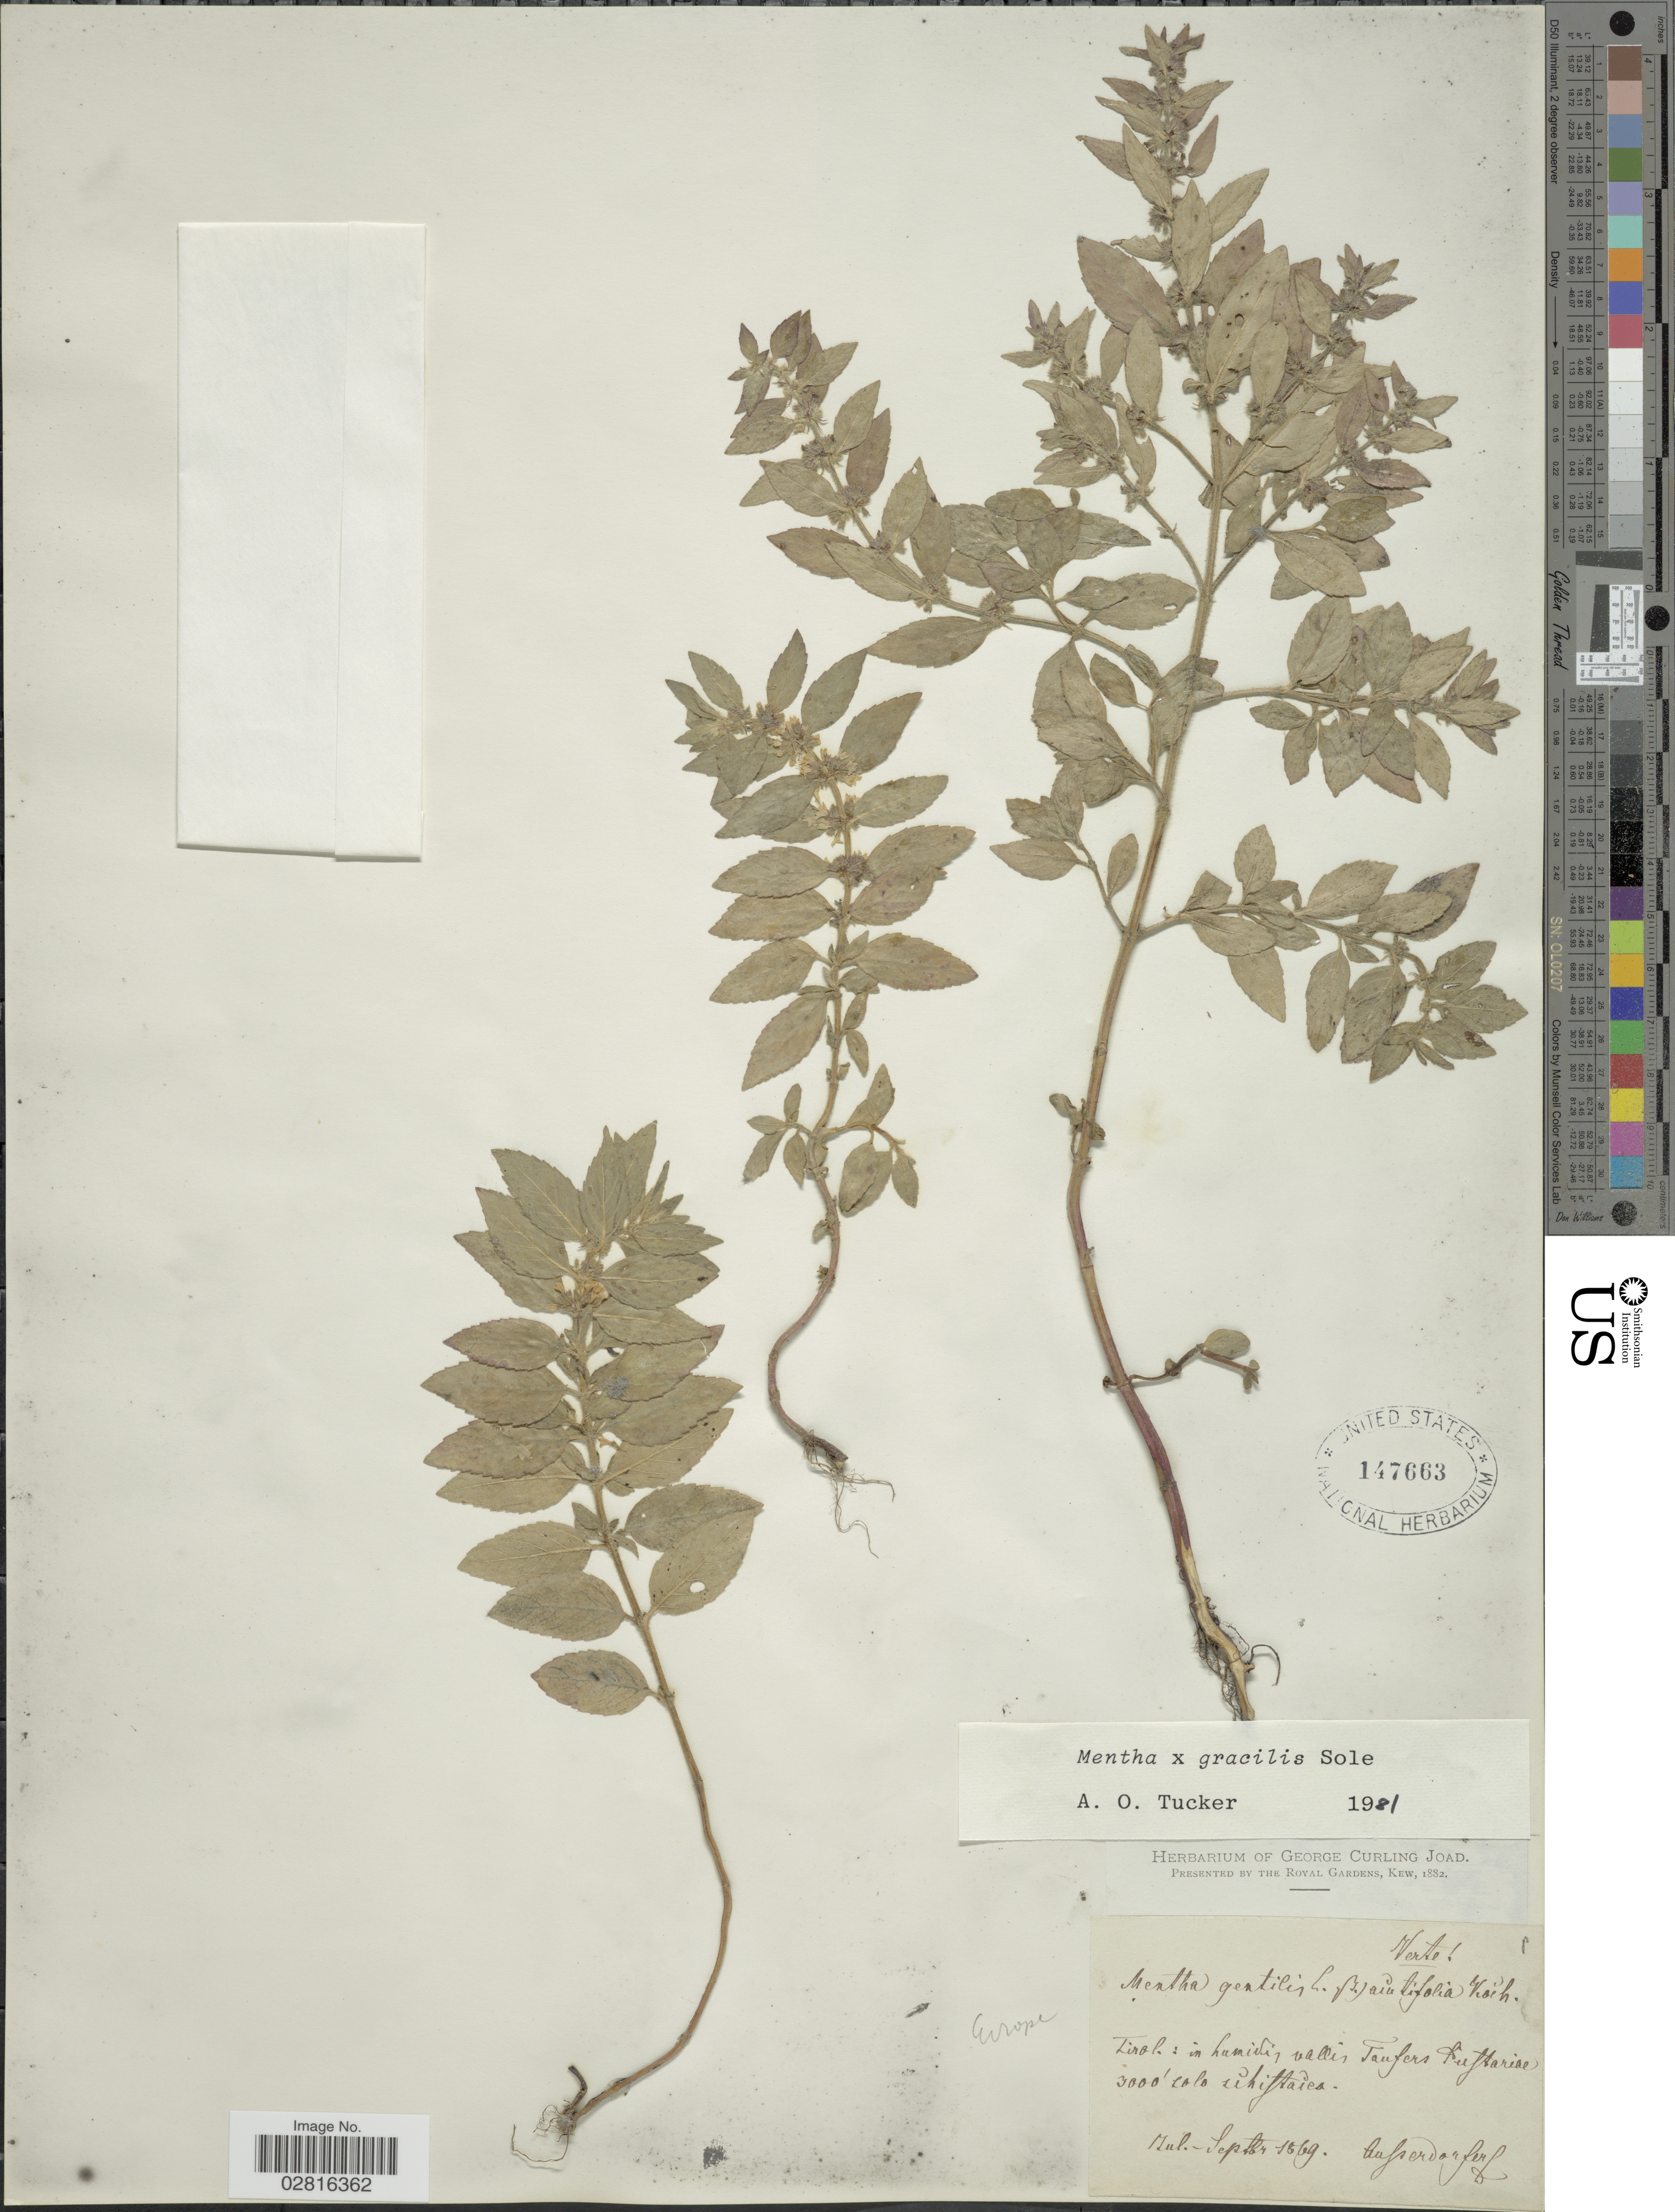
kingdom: Plantae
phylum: Tracheophyta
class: Magnoliopsida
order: Lamiales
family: Lamiaceae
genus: Mentha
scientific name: Mentha x gracilis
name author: Sole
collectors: Aufsersdorfer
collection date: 1869-07/1869-09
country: Austria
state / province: Tirol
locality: In humudis vallis Faufers [interpreted] Puftariae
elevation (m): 914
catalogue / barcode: US 147663